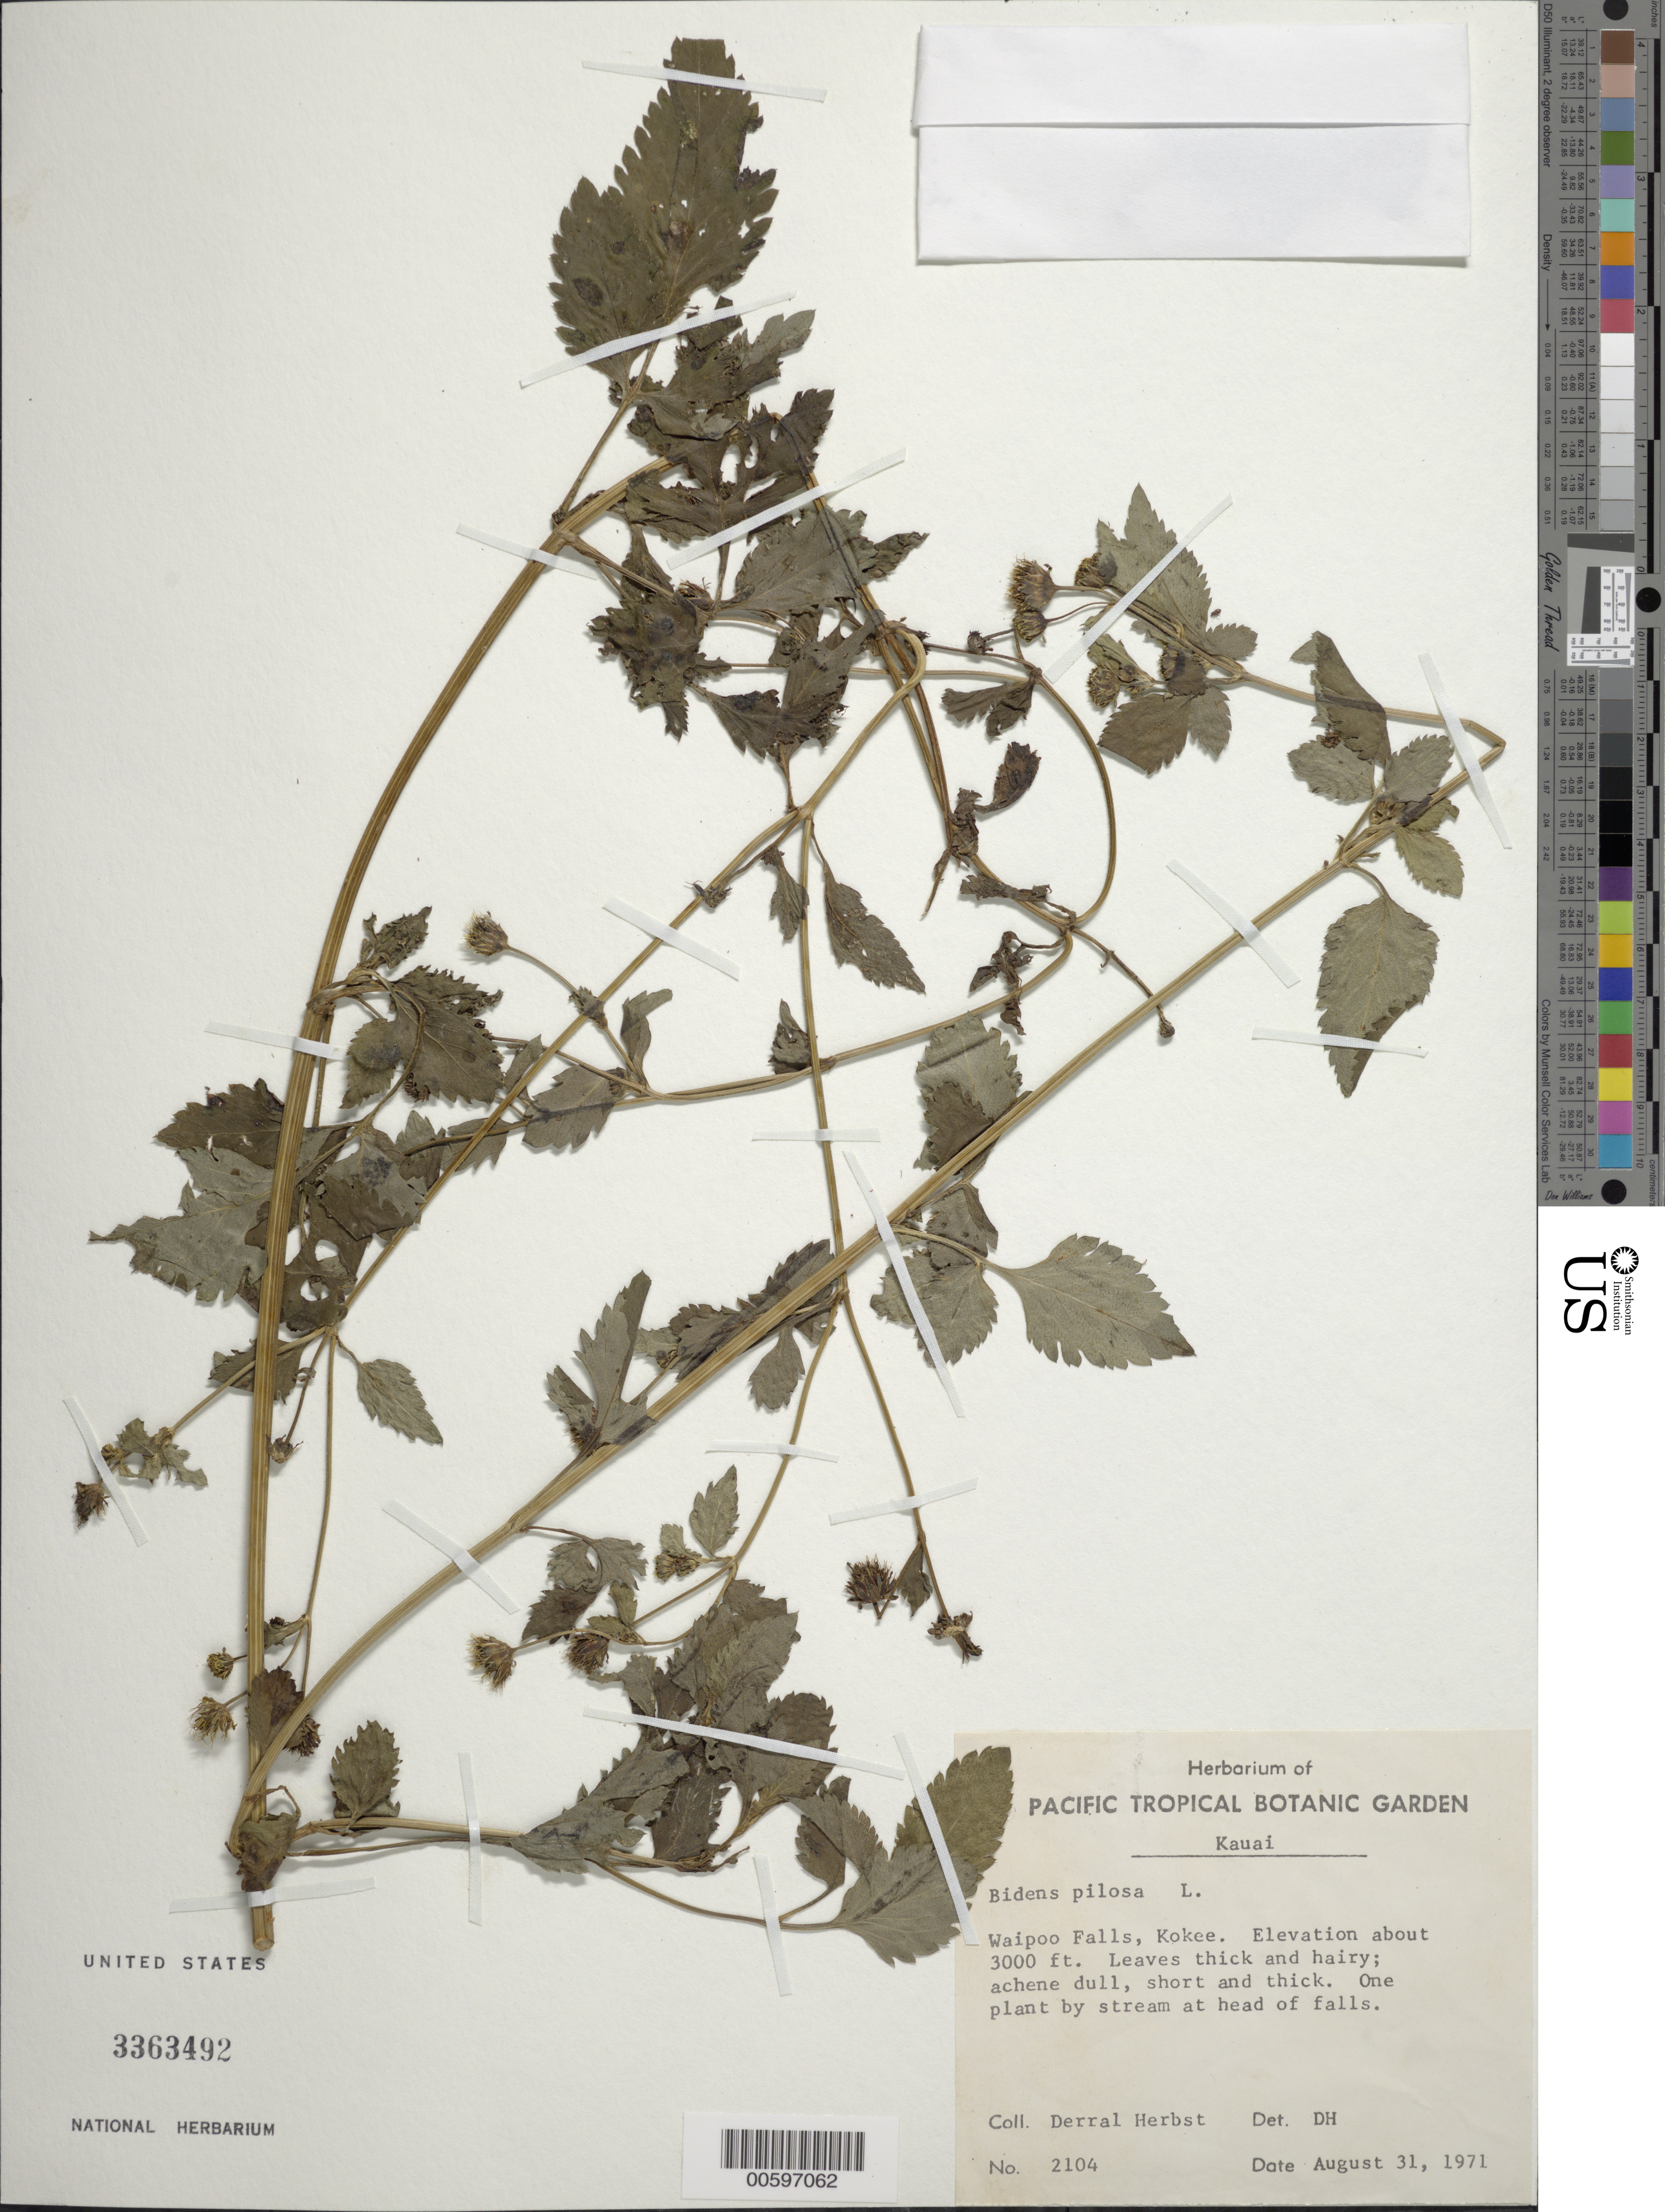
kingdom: Plantae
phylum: Tracheophyta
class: Magnoliopsida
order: Asterales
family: Asteraceae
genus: Bidens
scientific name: Bidens pilosa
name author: L.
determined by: Herbst, D. R.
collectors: D. R. Herbst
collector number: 2104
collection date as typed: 31 Aug 1971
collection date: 1971-08-31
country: United States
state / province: Hawaii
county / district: Kauai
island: Kaua'i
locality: Waipoo Falls, Kokee.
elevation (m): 914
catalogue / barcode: US 3363492